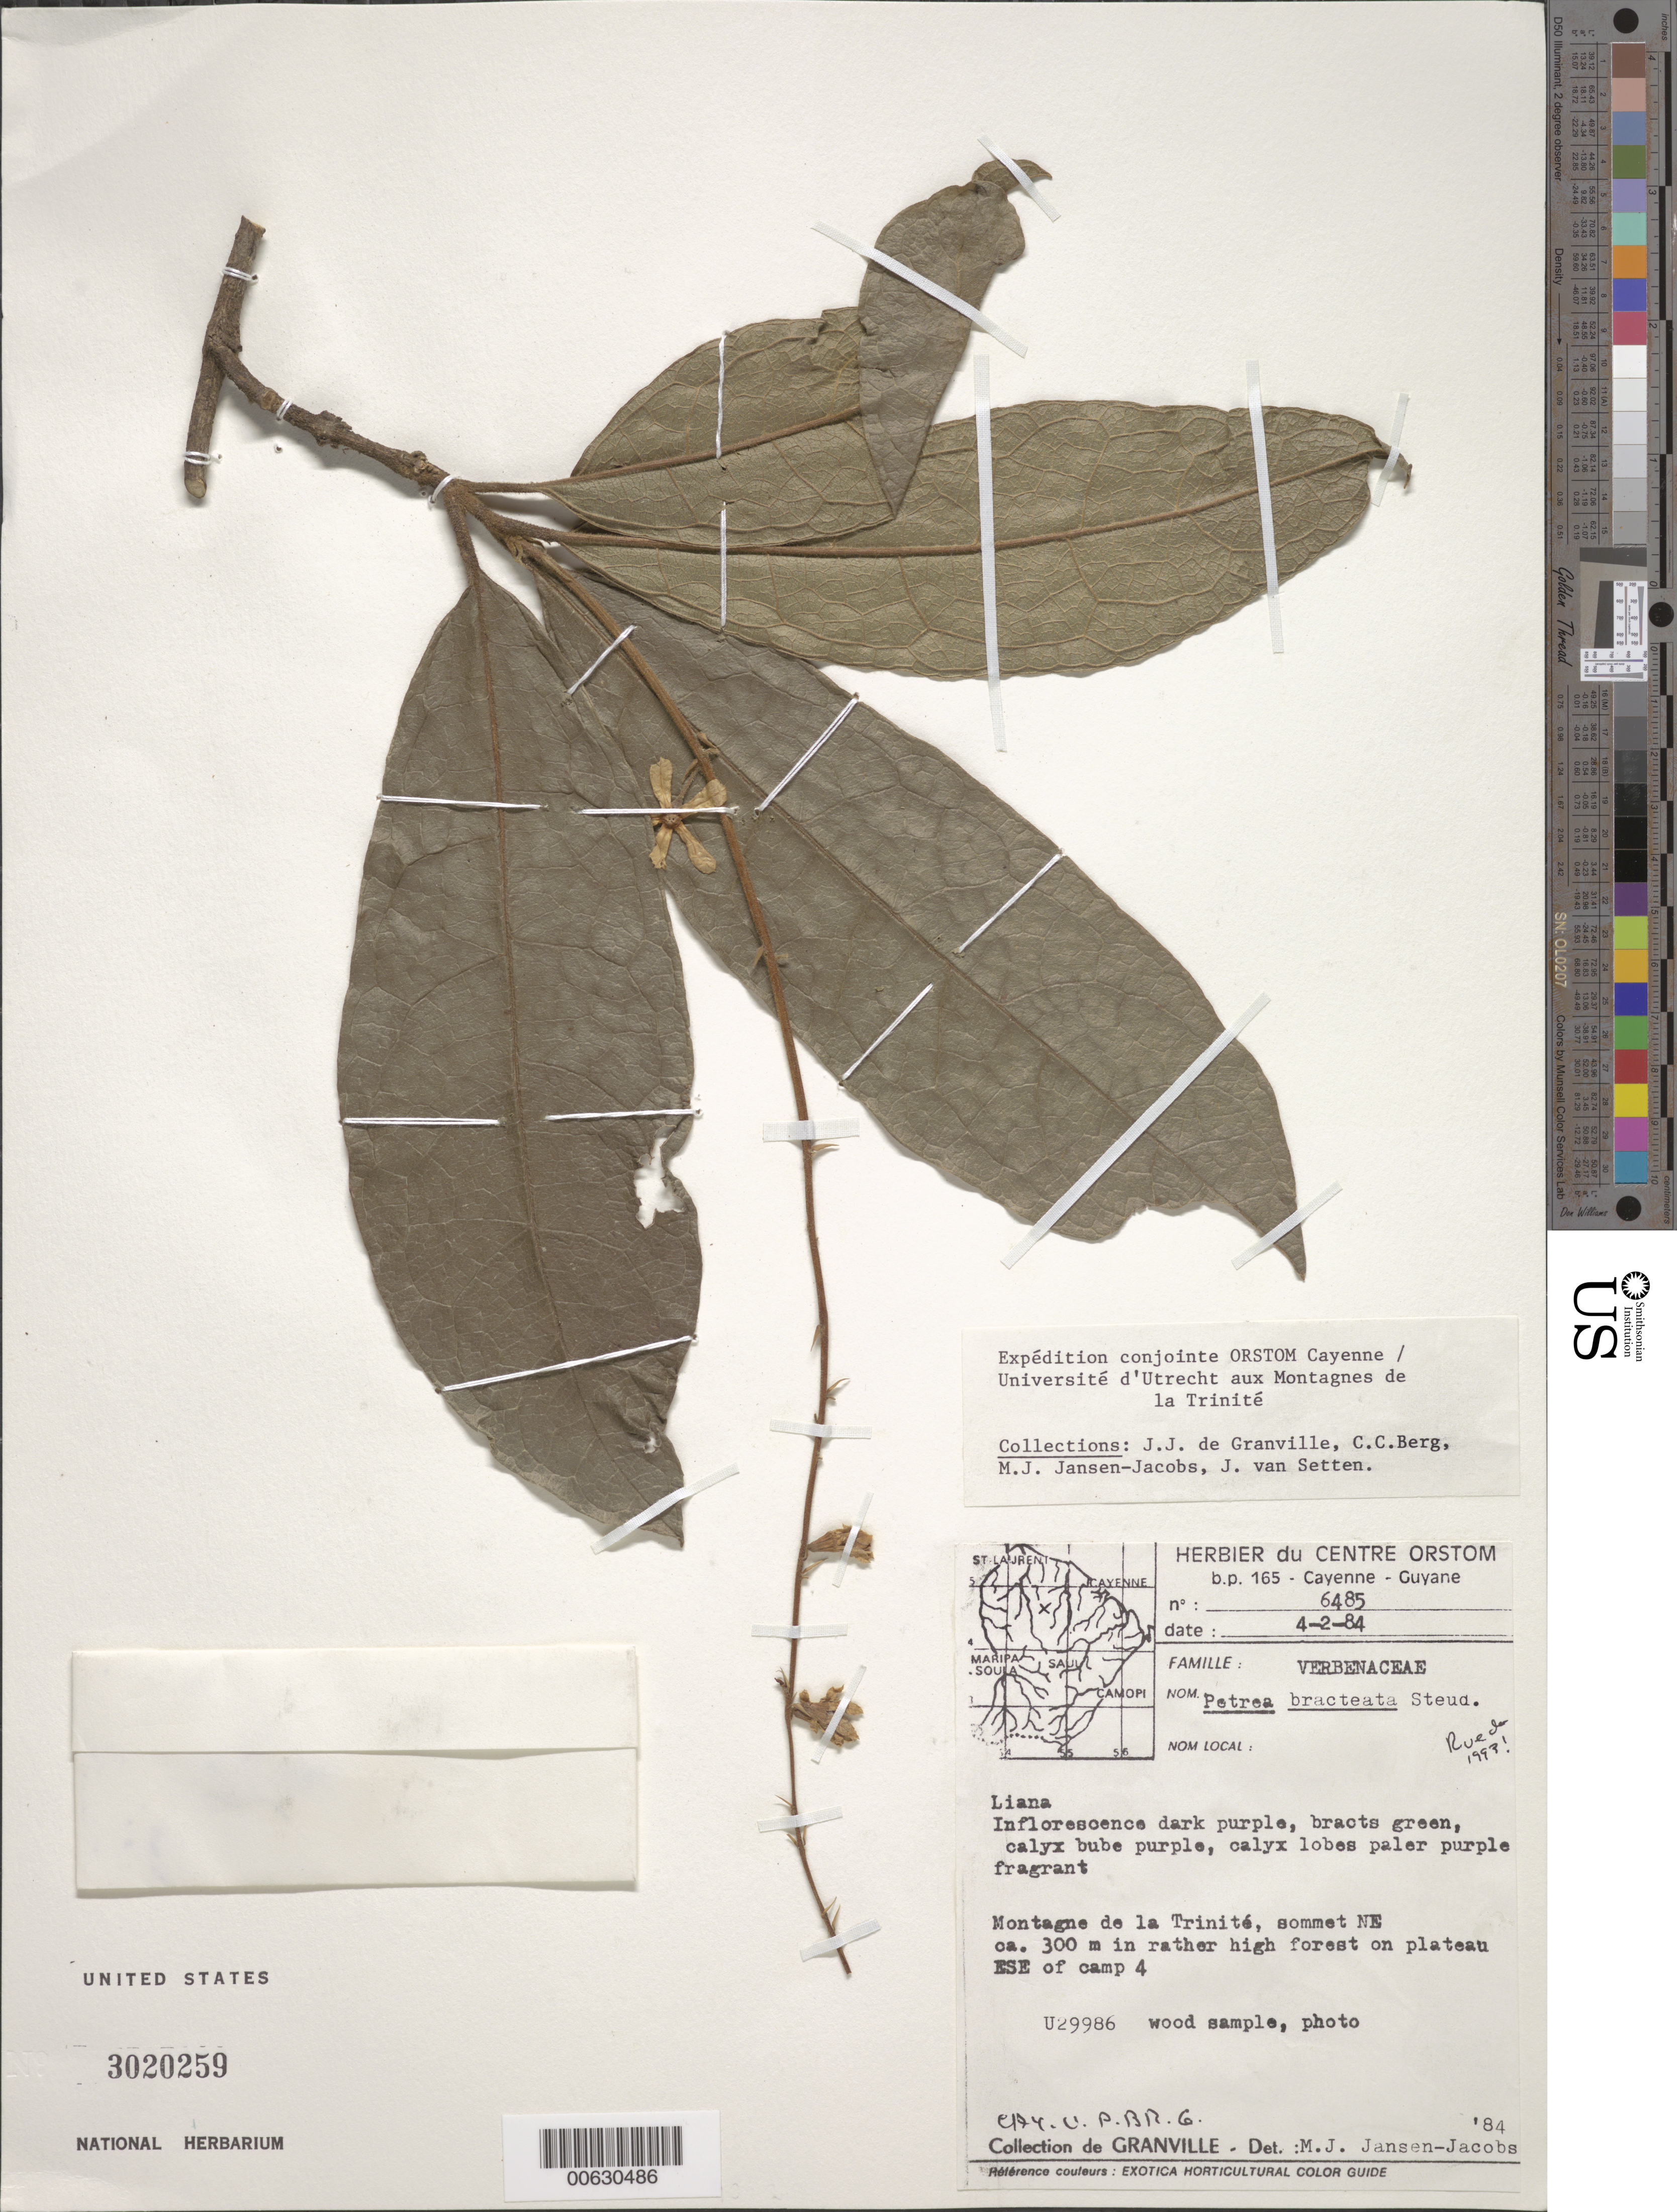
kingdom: Plantae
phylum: Tracheophyta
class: Magnoliopsida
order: Lamiales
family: Verbenaceae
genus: Petrea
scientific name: Petrea bracteata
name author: Steud.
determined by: Rueda, R. M.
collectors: J.-J. de Granville, C. C. Berg, M. J. Jansen-Jacobs & J. van Setten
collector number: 6485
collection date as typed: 4-Feb-84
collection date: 1984-02-04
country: French Guiana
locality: Montagnes de la Trinité, sommet NE, ESE of camp 4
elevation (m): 300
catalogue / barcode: US 3020259